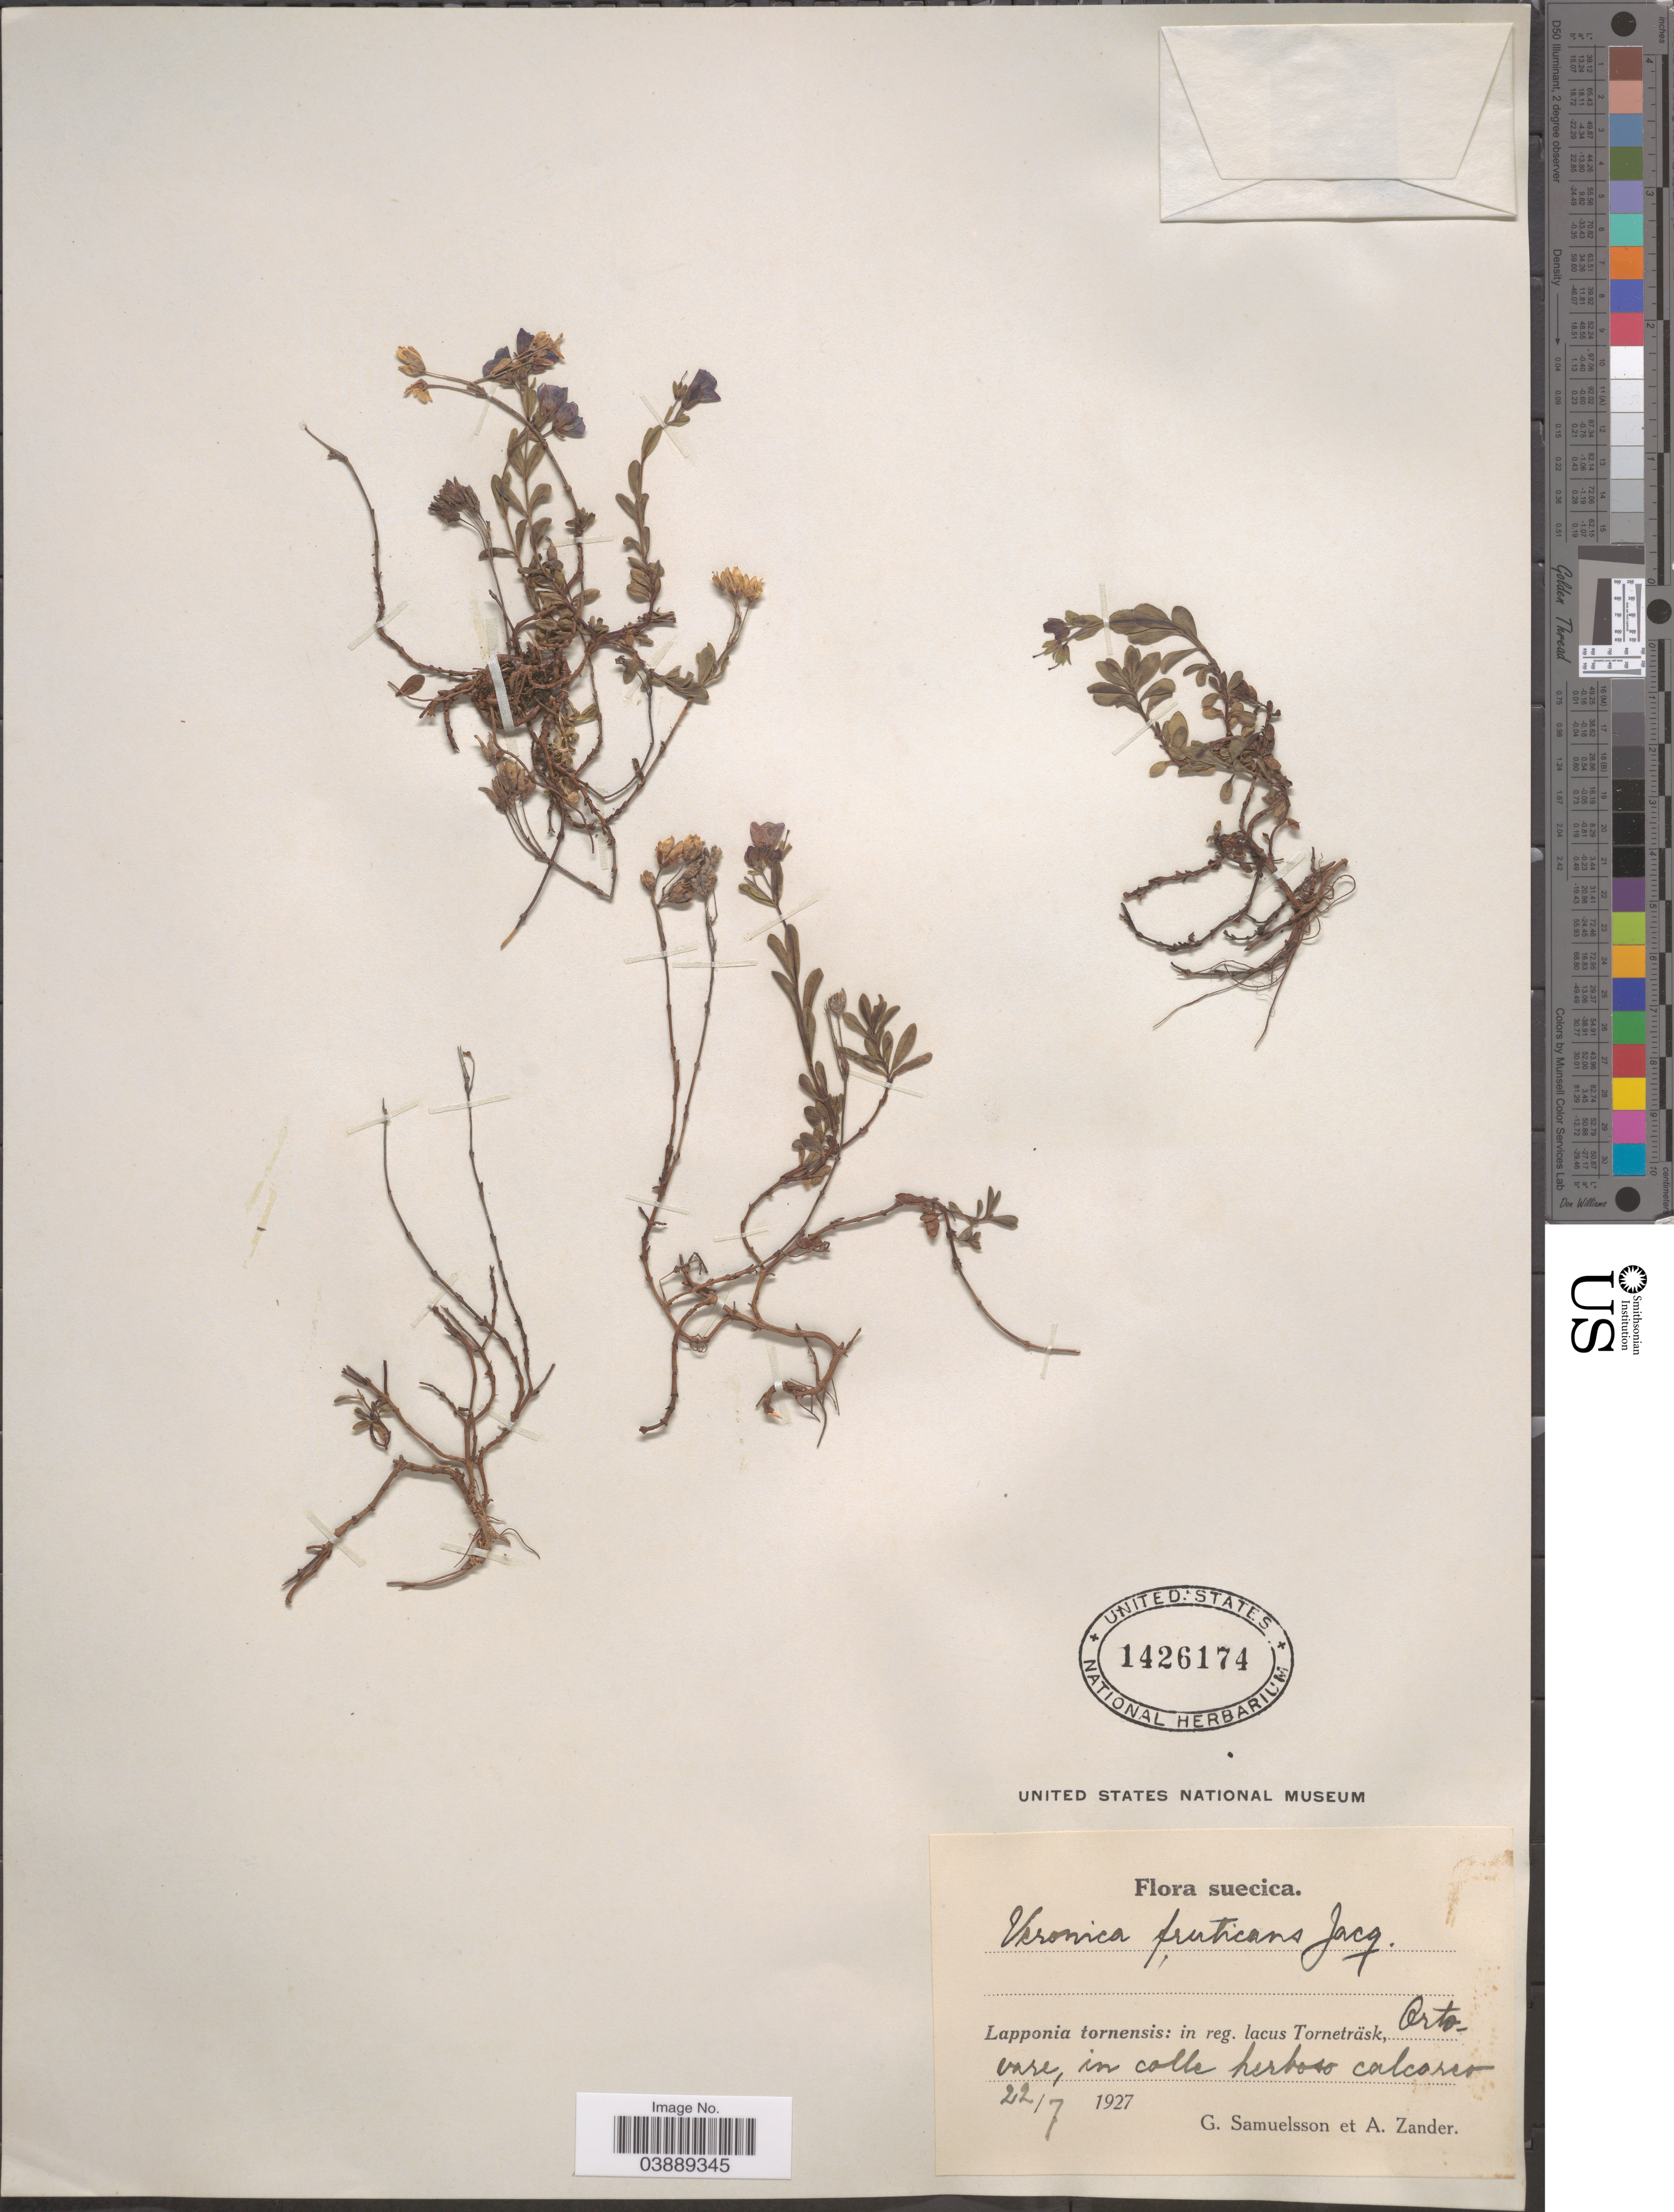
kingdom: Plantae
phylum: Tracheophyta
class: Magnoliopsida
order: Lamiales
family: Plantaginaceae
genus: Veronica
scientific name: Veronica fruticans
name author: Jacq.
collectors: G. Samuelsson & A. Zander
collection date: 1927-07-22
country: Sweden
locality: Suecica. Lapponia tornensis: in reg. lacus Torneträsk, Orto vare.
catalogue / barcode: US 1426174